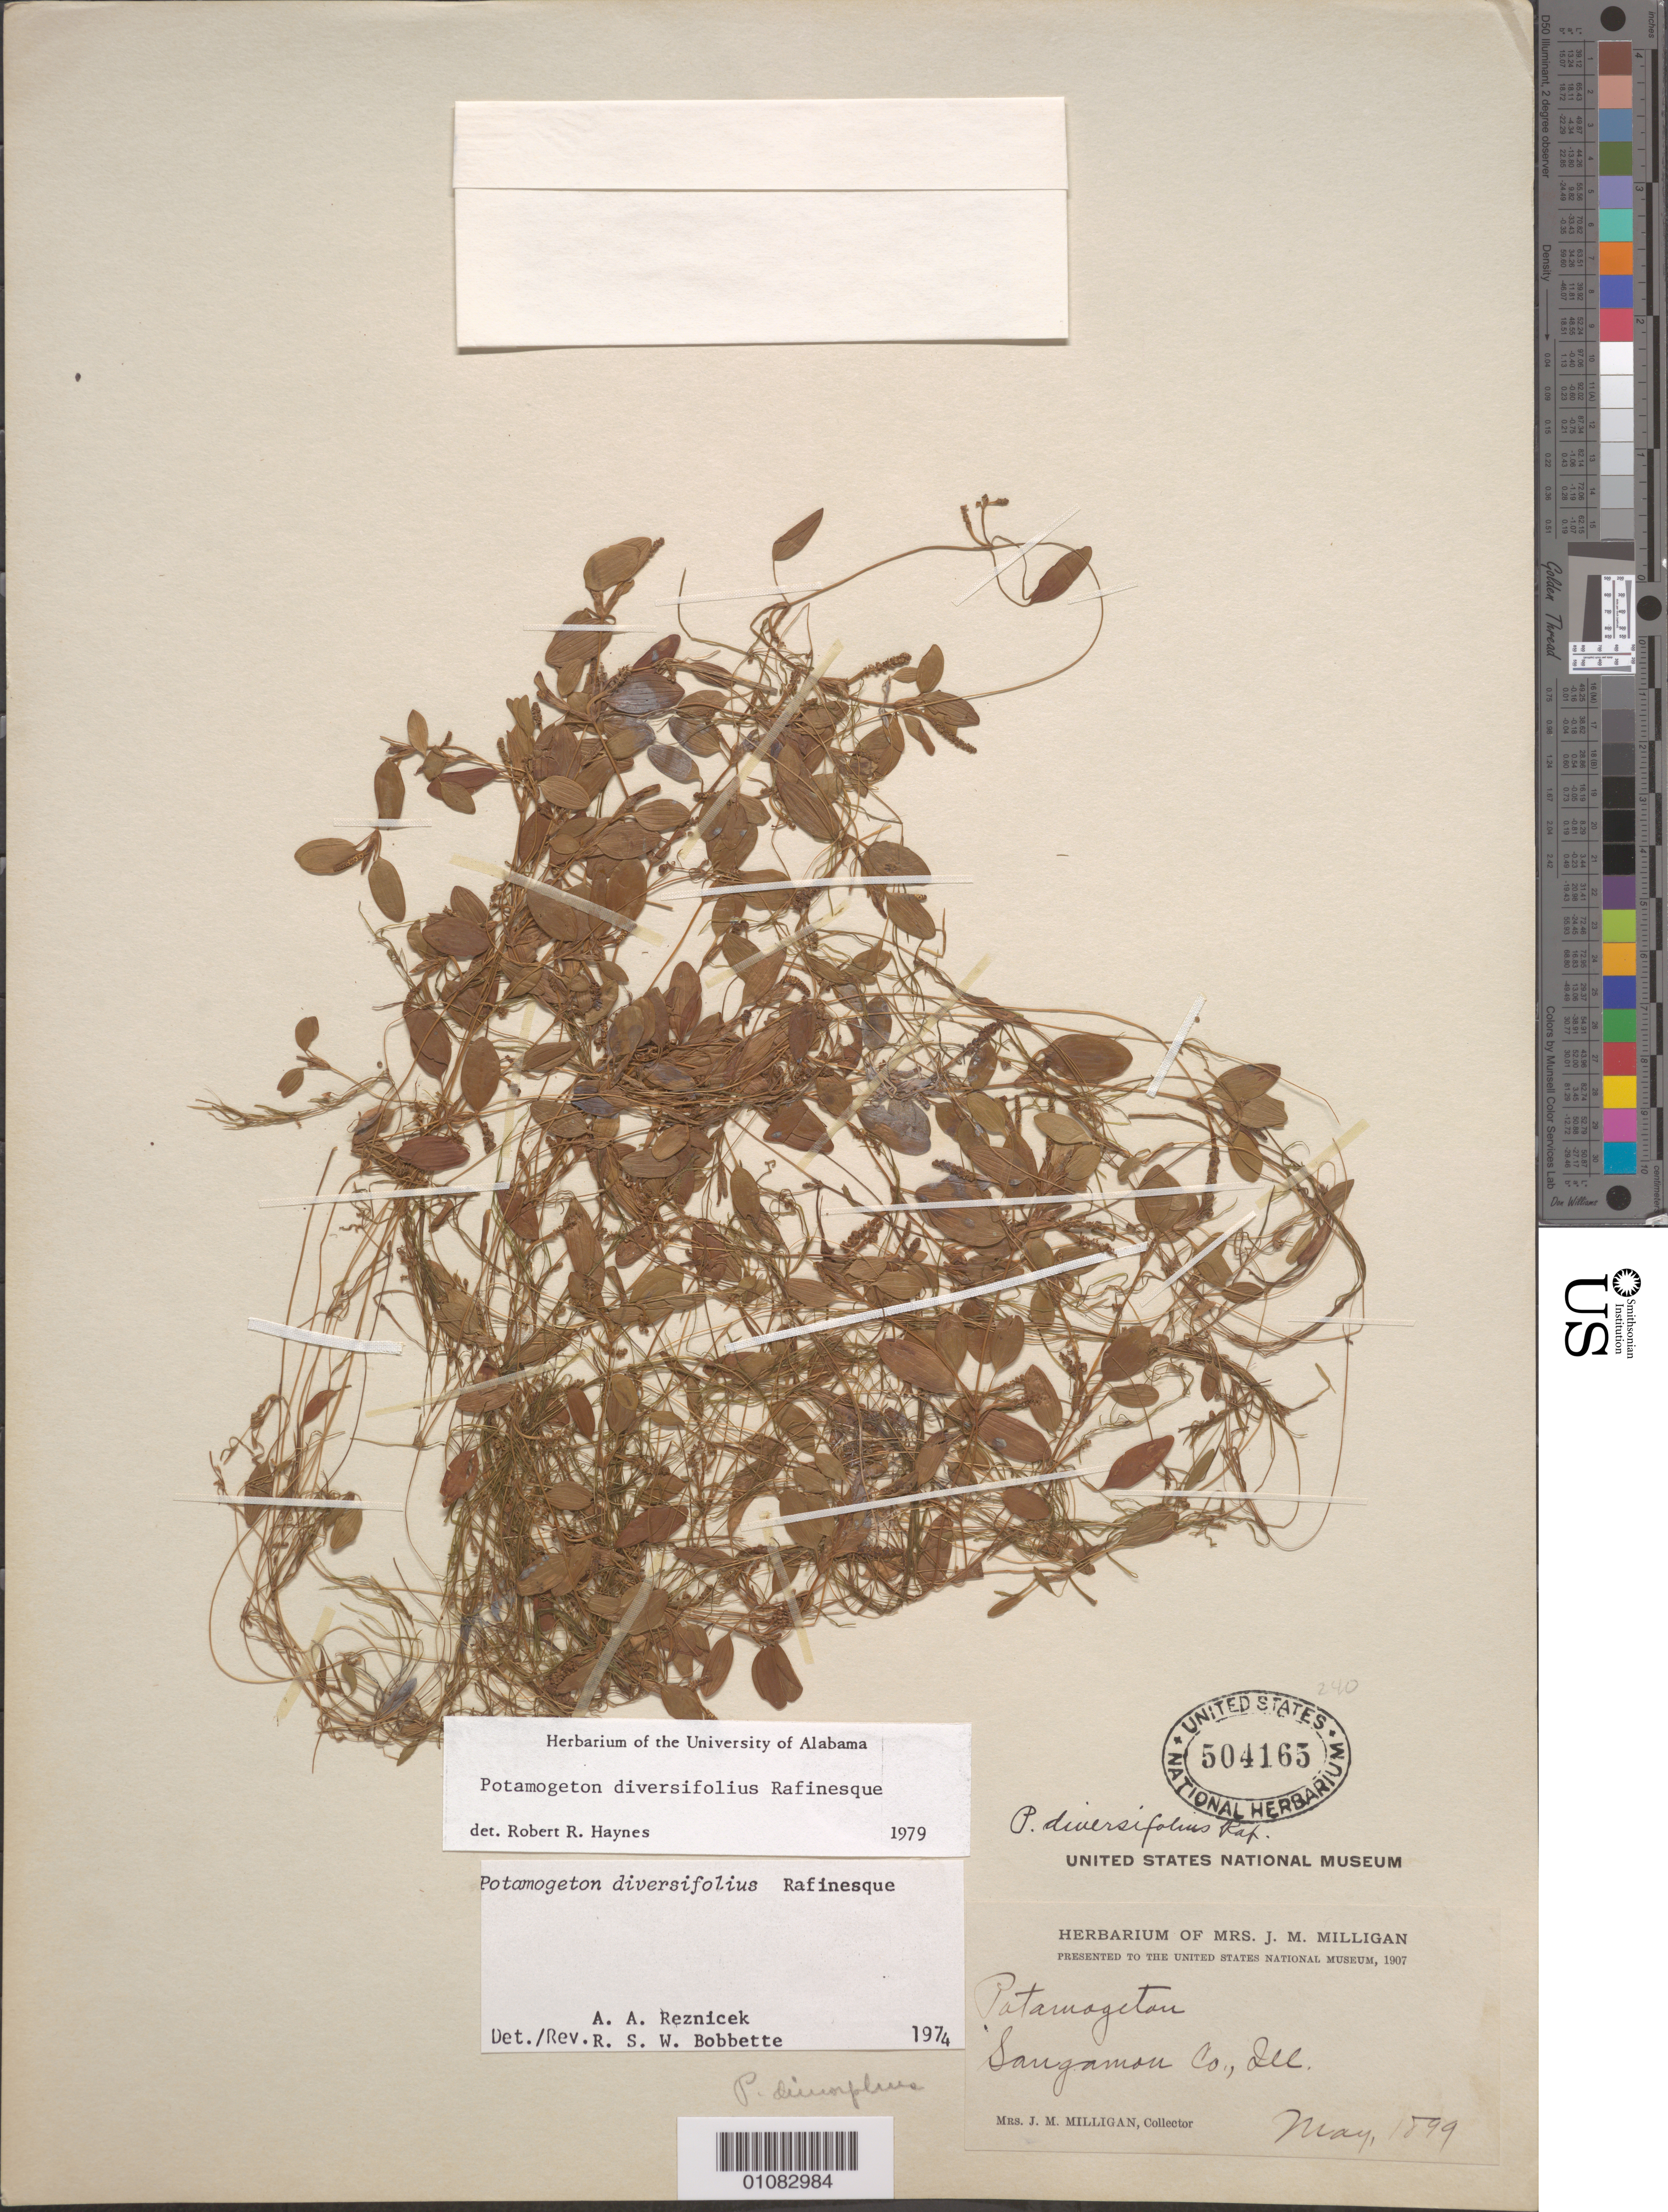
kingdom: Plantae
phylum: Tracheophyta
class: Liliopsida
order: Alismatales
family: Potamogetonaceae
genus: Potamogeton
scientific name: Potamogeton diversifolius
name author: Raf.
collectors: J. M. Milligan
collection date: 1899-05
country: United States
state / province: Illinois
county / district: Sangamon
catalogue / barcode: US 504165